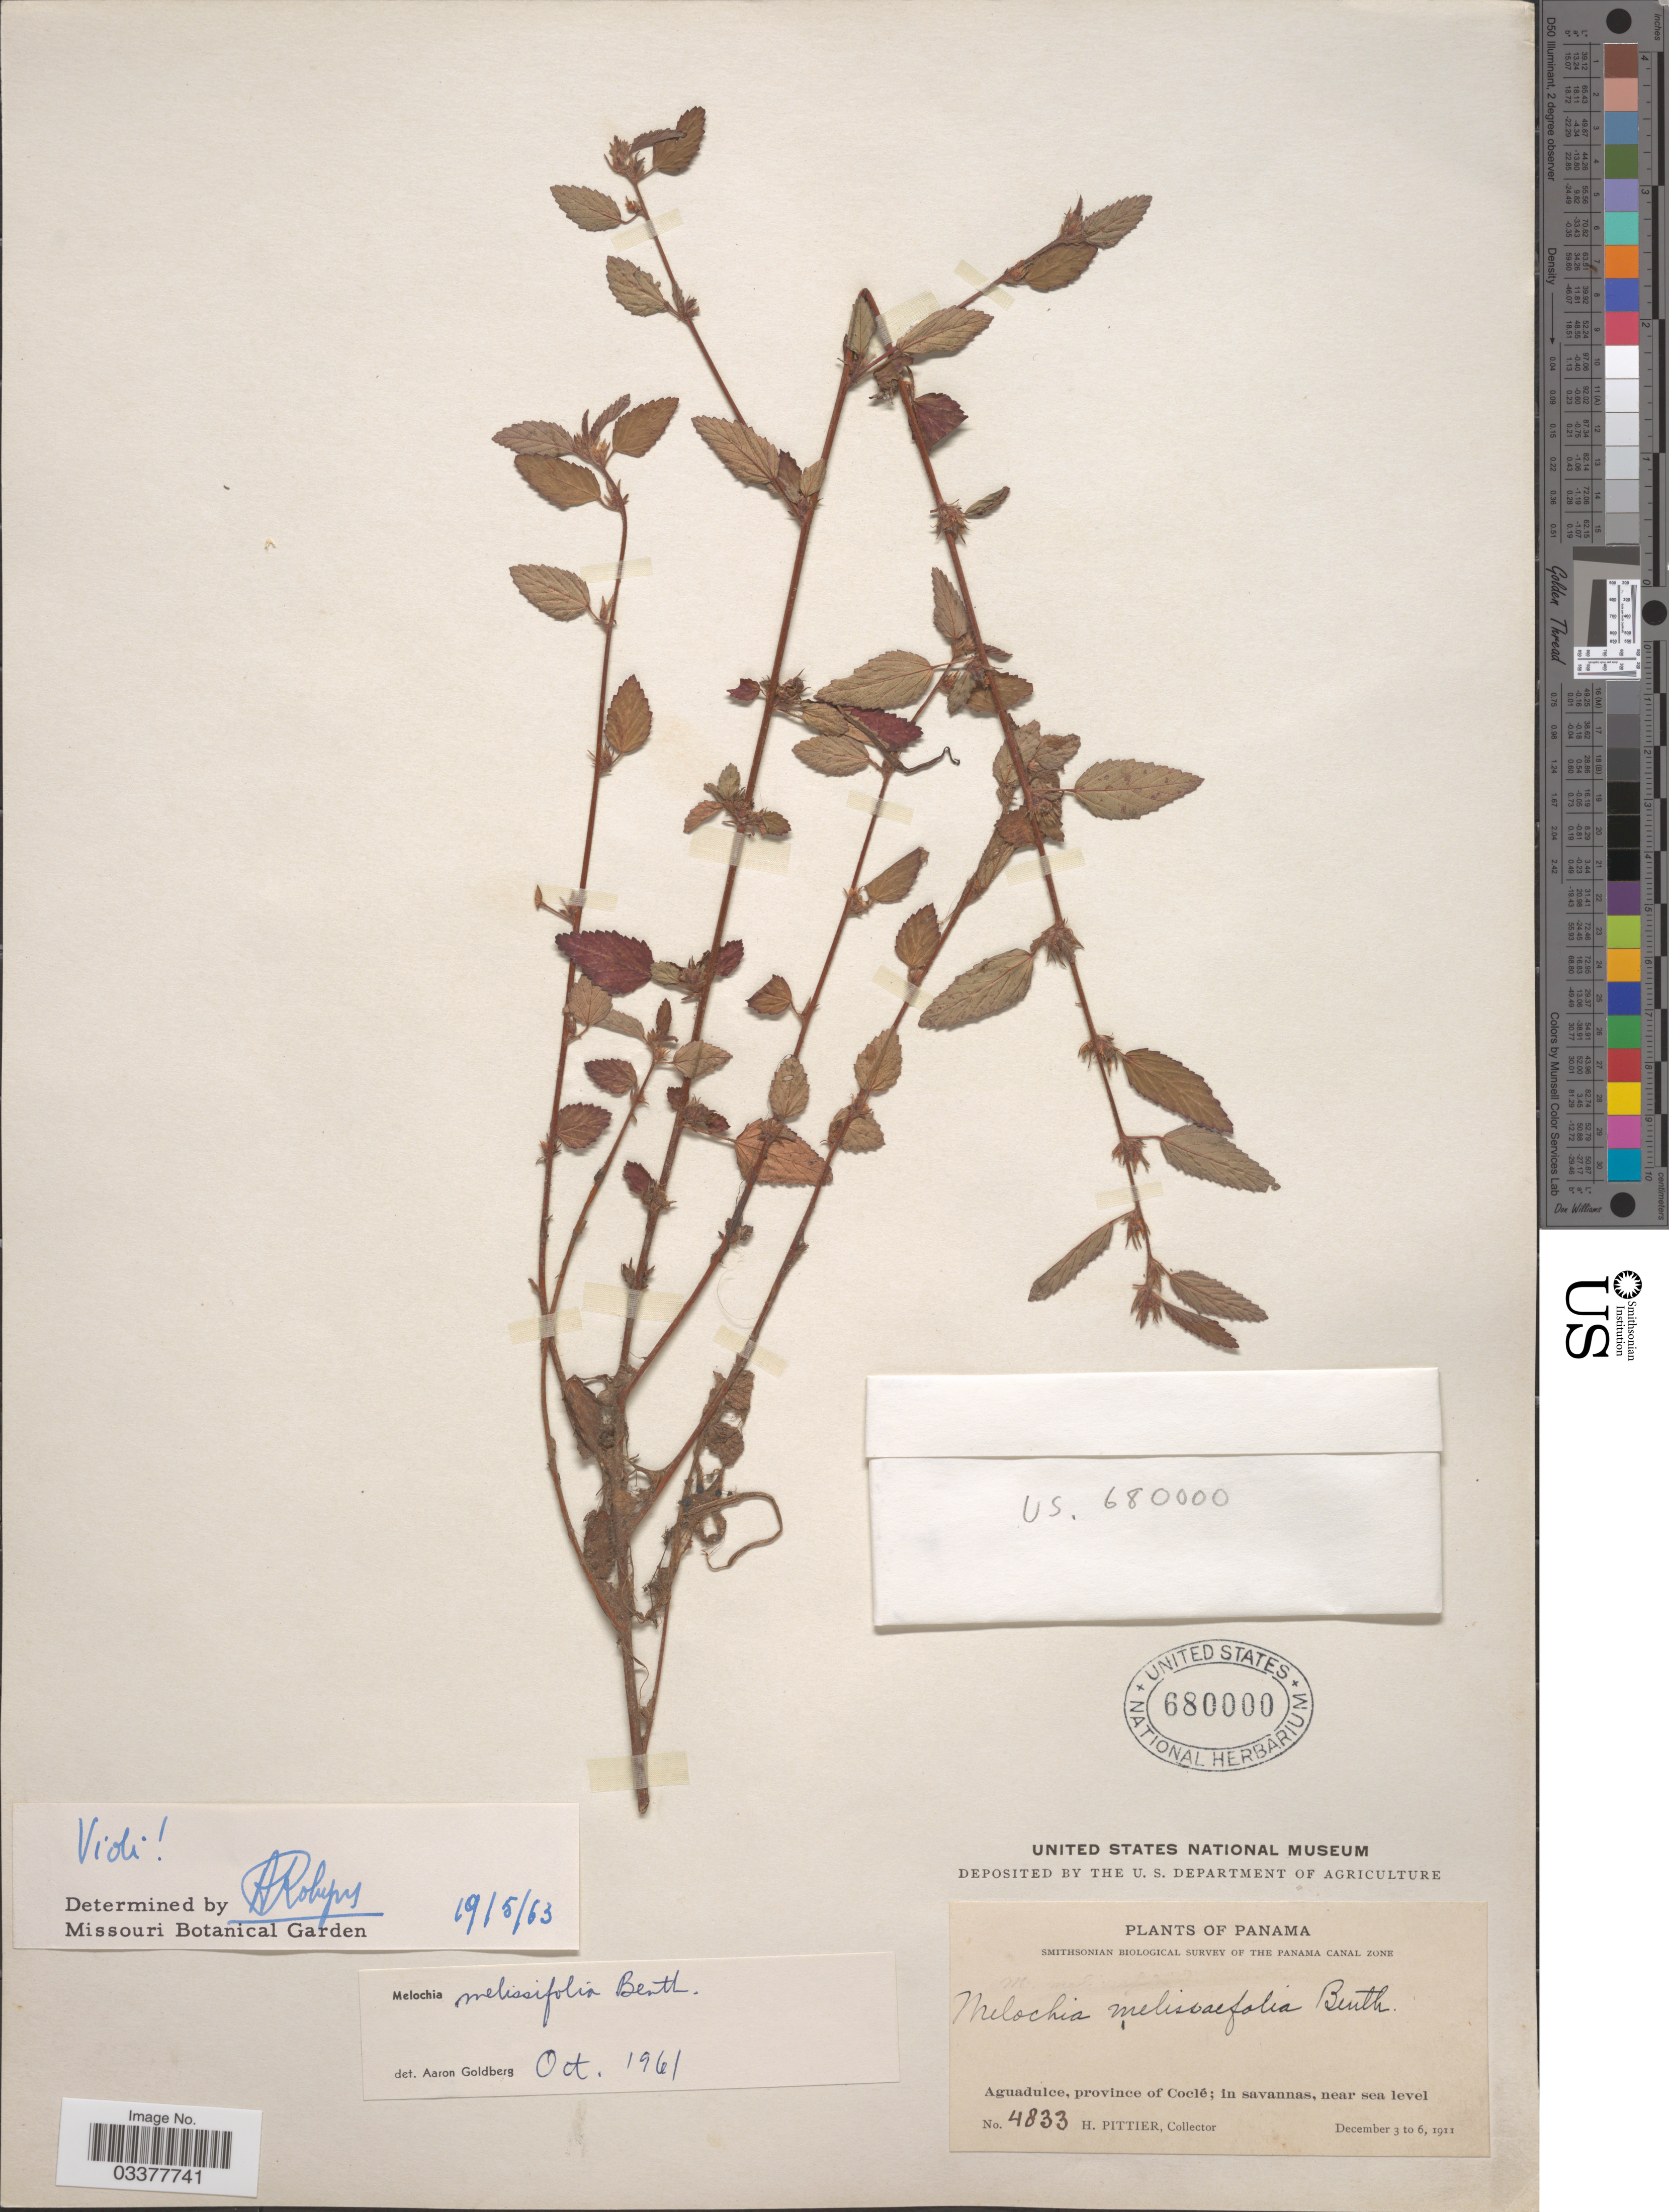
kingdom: Plantae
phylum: Tracheophyta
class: Magnoliopsida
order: Malvales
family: Malvaceae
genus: Melochia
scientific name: Melochia melissifolia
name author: Benth.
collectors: H. F. Pittier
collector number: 4833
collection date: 1911-12-03/1911-12-06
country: Panama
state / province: Coclé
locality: Aguadulce. In savannas.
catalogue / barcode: US 680000